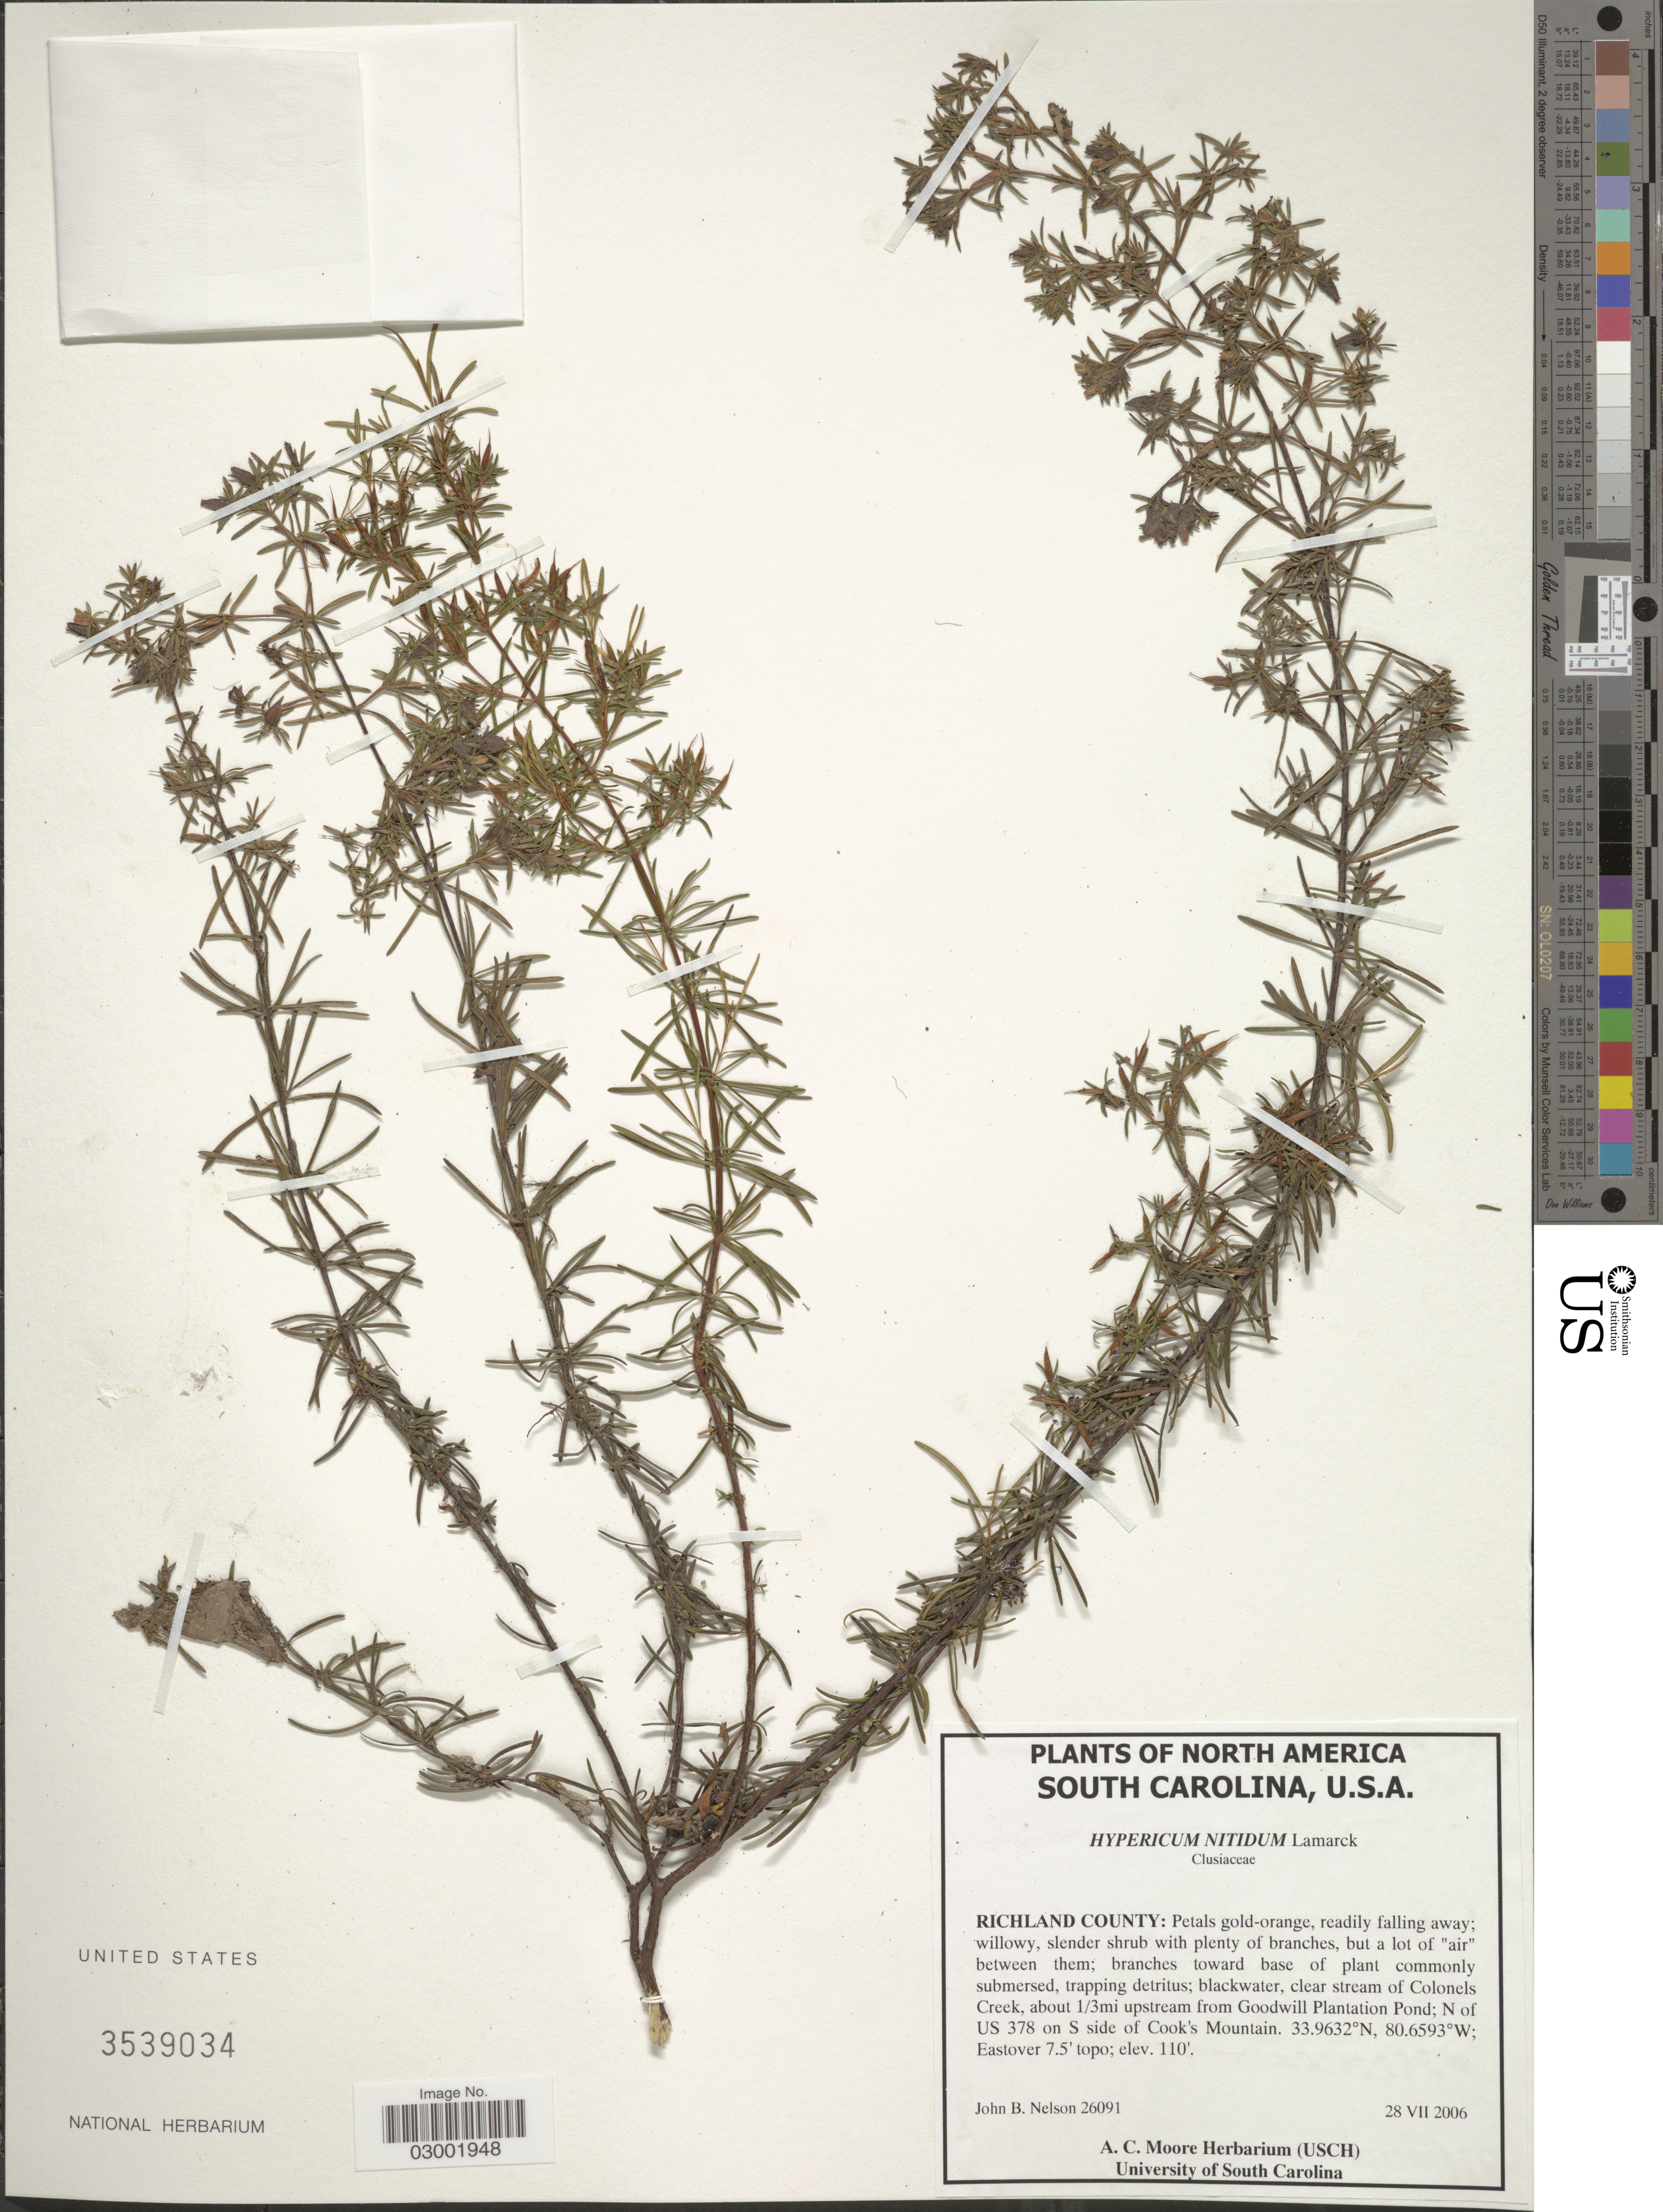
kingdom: Plantae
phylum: Tracheophyta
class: Magnoliopsida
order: Malpighiales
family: Hypericaceae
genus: Hypericum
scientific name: Hypericum nitidum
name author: Lam.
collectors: J. B. Nelson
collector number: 26091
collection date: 2006-07-28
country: United States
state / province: South Carolina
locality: Richland County: clear stream of Colonels Creek, about 1/3mi upstream from Goodwill Plantation Pond; N of US 378 on S side of Cook's Mountain.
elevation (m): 34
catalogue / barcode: US 3539034